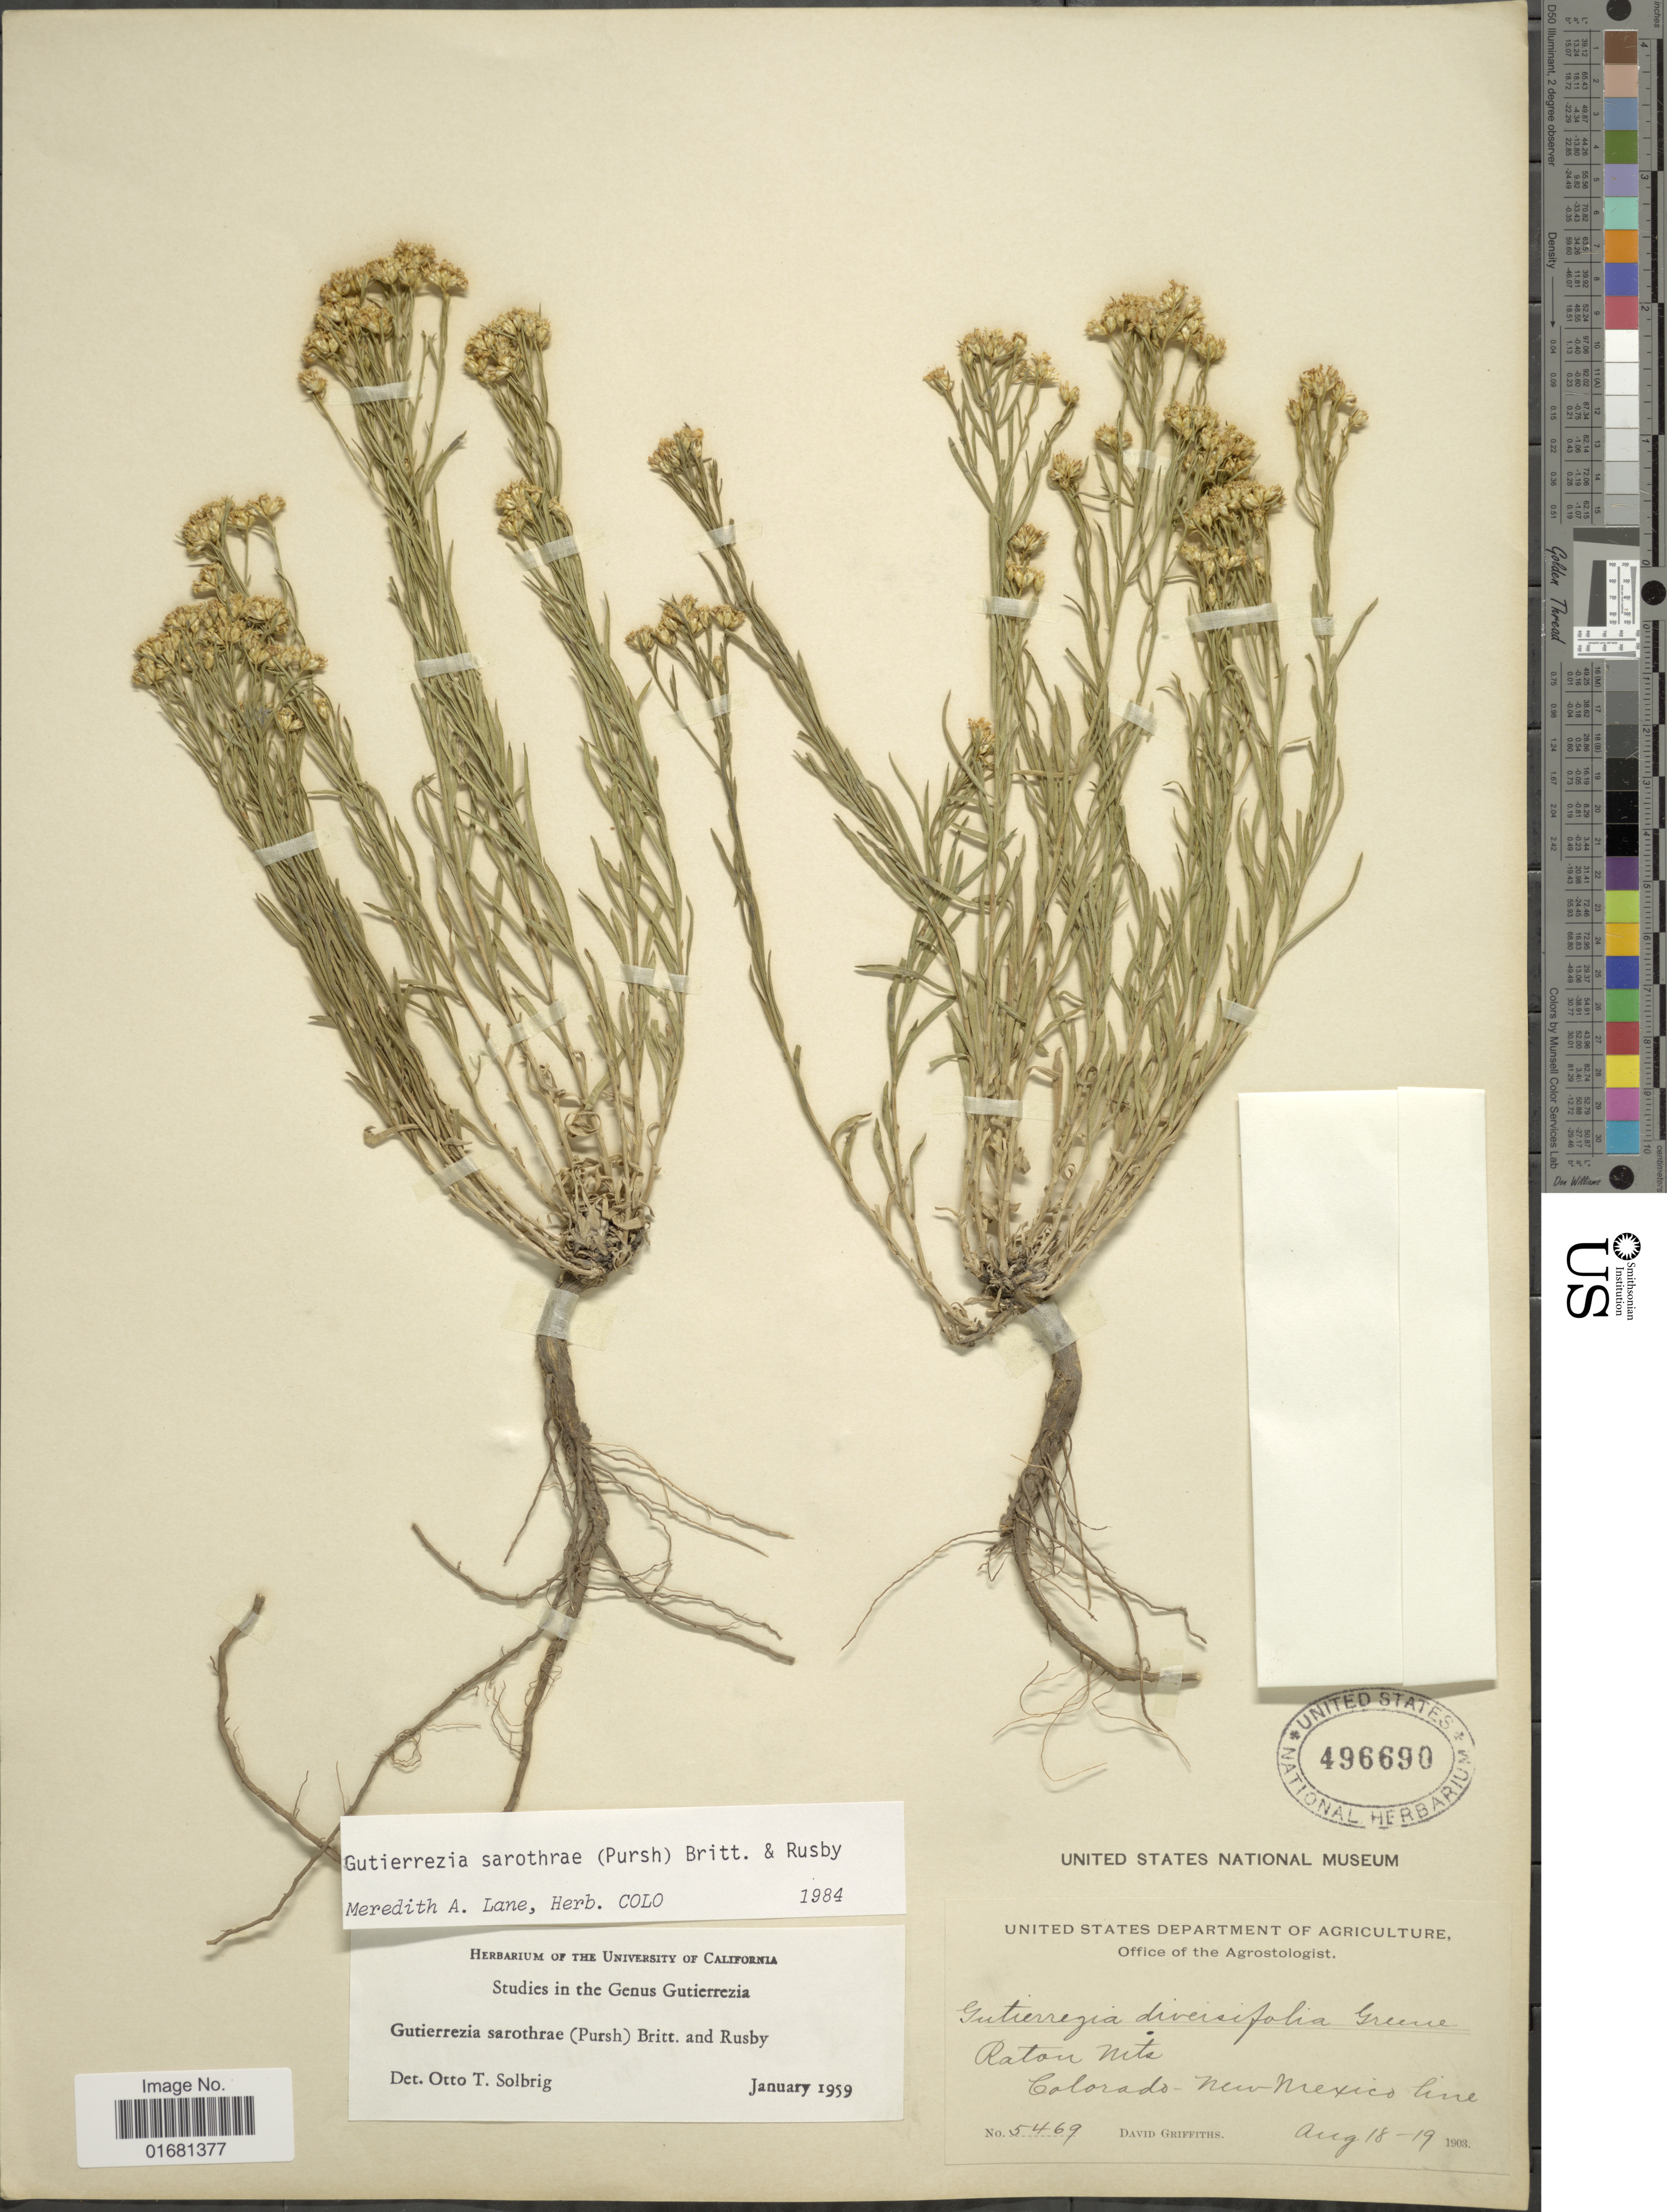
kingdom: Plantae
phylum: Tracheophyta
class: Magnoliopsida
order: Asterales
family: Asteraceae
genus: Gutierrezia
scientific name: Gutierrezia sarothrae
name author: (Pursh) Britton & Rusby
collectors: D. Griffiths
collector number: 5469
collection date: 1903-08-18/1903-08-19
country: United States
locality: Raton Mts. Colorado-New Mexico line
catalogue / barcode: US 496690